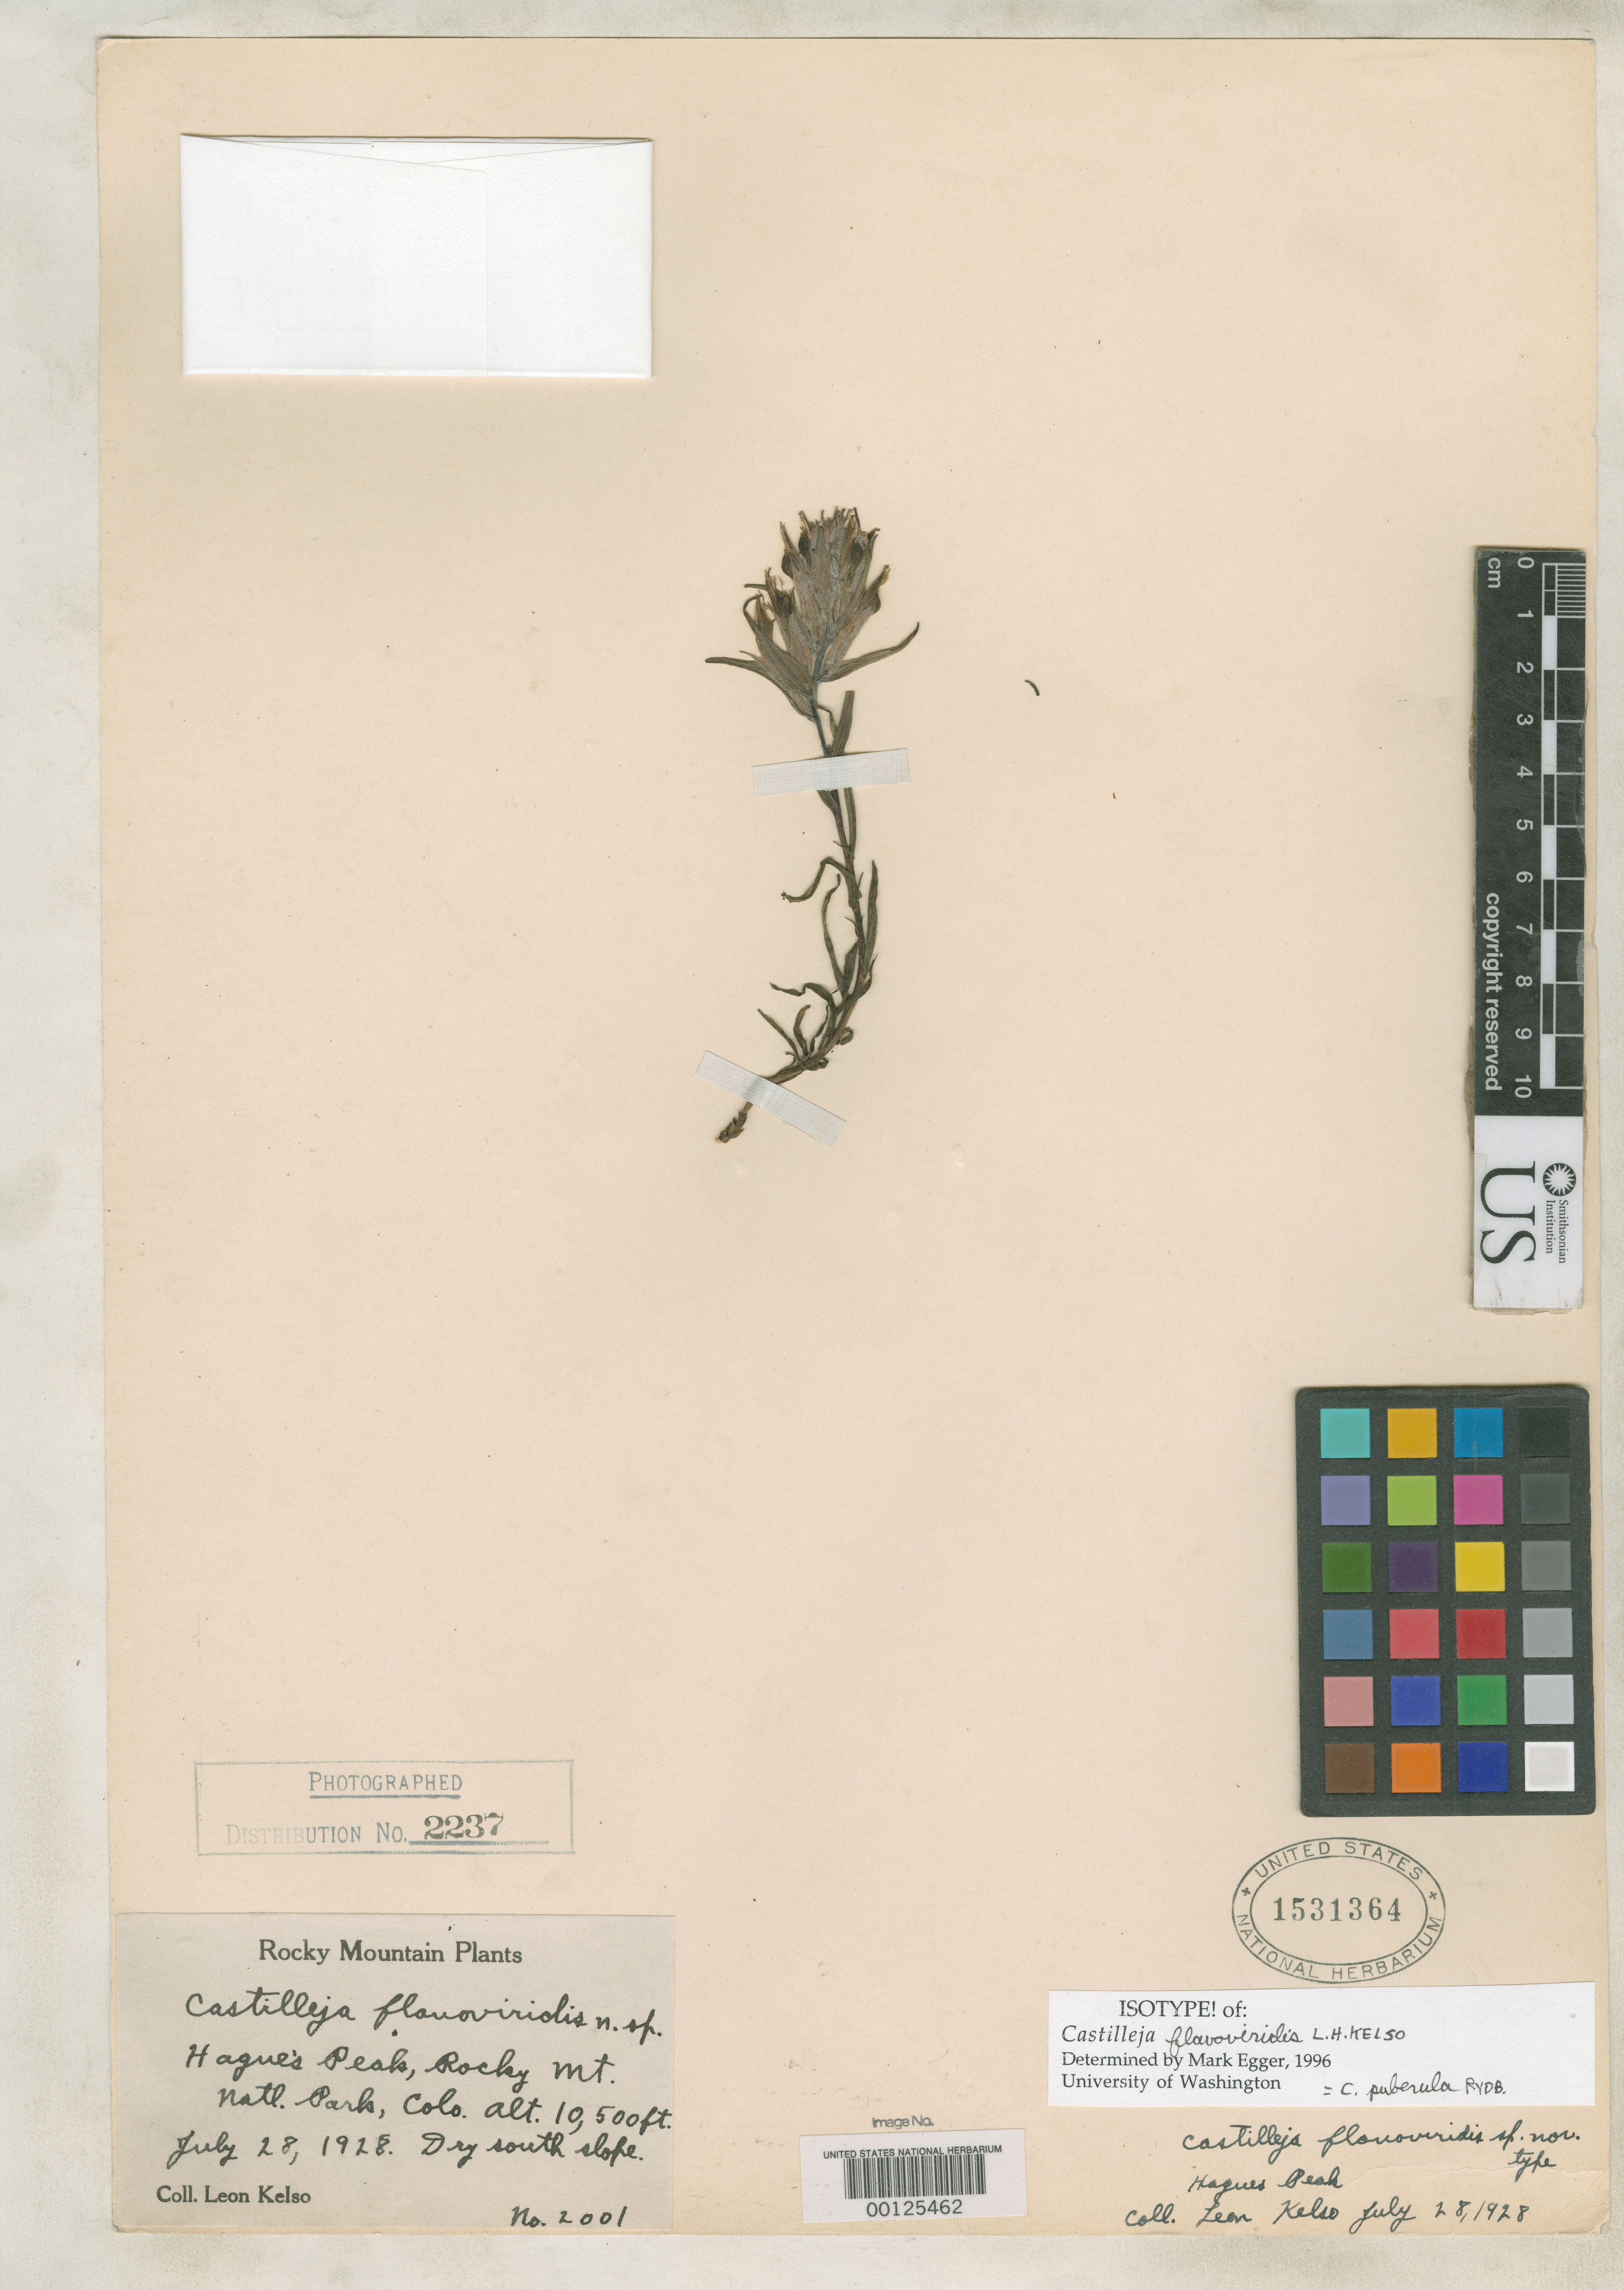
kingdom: Plantae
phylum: Tracheophyta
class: Magnoliopsida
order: Lamiales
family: Orobanchaceae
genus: Castilleja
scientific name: Castilleja flavoviridis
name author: Kelso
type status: Isotype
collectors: L. H. Kelso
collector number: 2001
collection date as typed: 28 Jul 1928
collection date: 1928-07-28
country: United States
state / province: Wyoming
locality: Hague's Peak, Rocky Mountain National Park.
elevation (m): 3200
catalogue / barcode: US 1531364